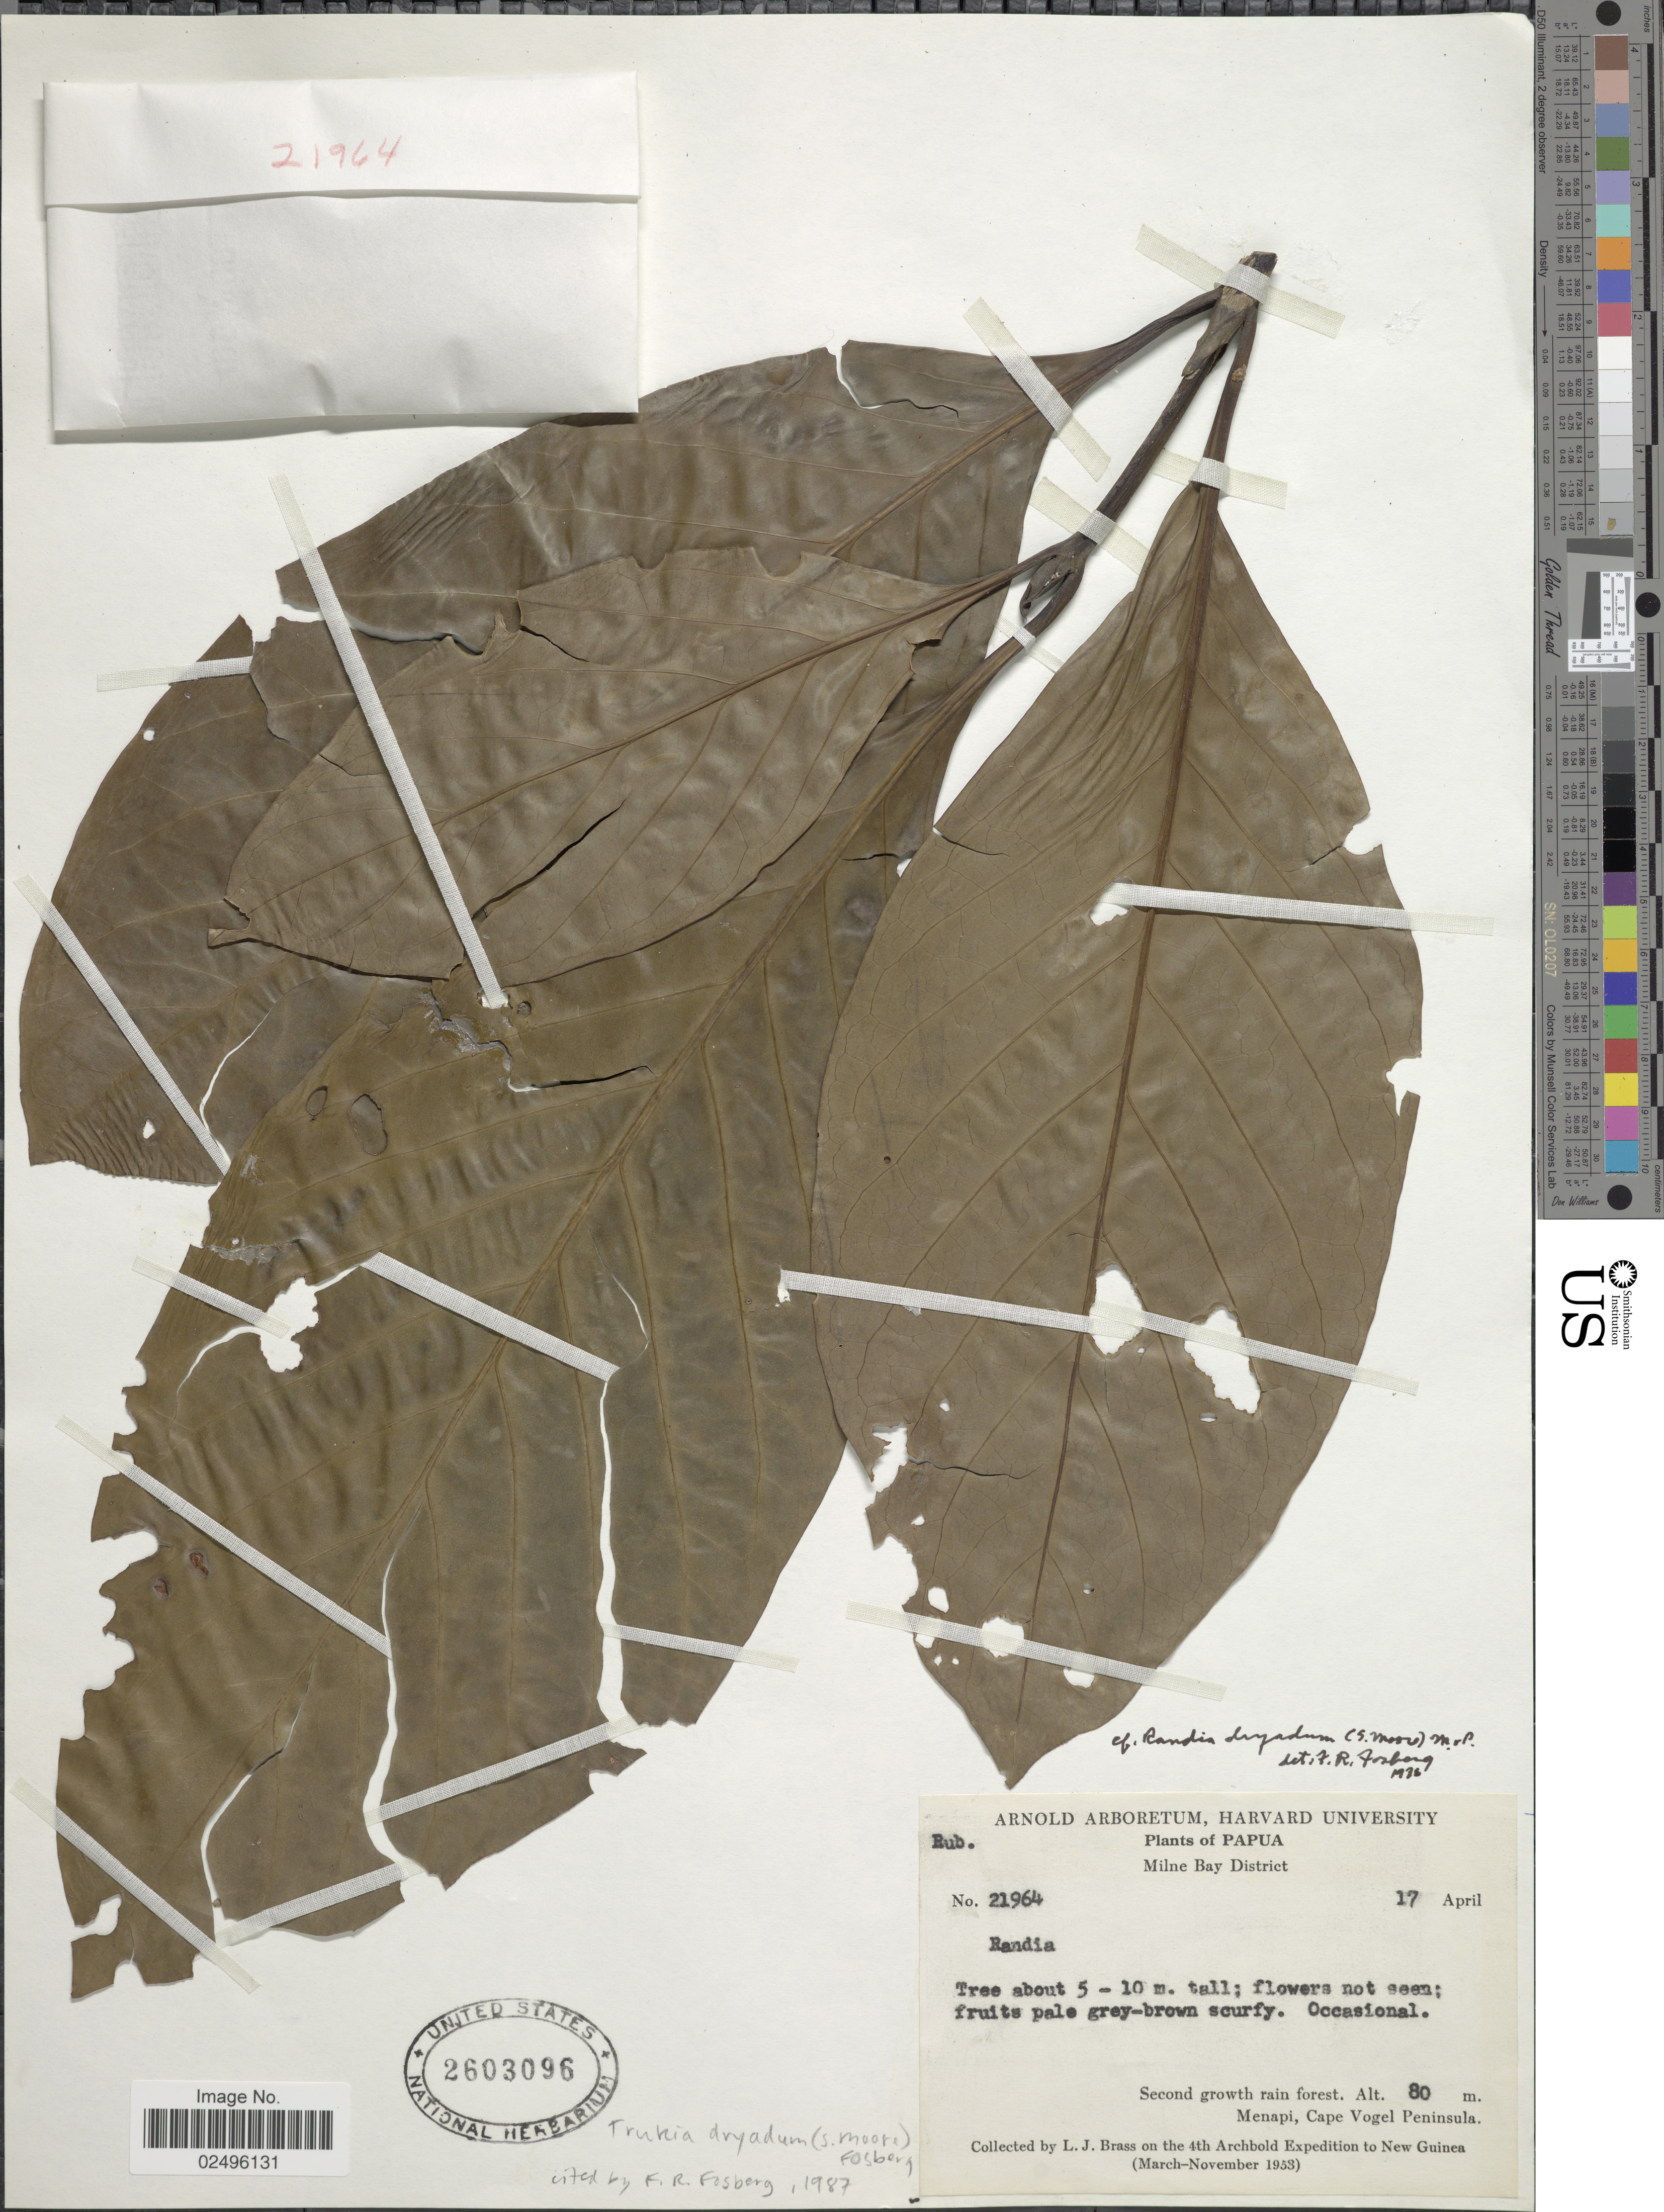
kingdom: Plantae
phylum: Tracheophyta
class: Magnoliopsida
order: Gentianales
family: Rubiaceae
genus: Trukia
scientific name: Trukia dryadum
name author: (S. Moore) Fosberg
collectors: L. J. Brass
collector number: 21964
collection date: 1953-04-17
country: Papua New Guinea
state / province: Milne Bay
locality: Milne Bay District, Occasional, Second growth rain forest, Menapi, Cape Vogel Peninsula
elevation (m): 80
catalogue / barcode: US 2603096